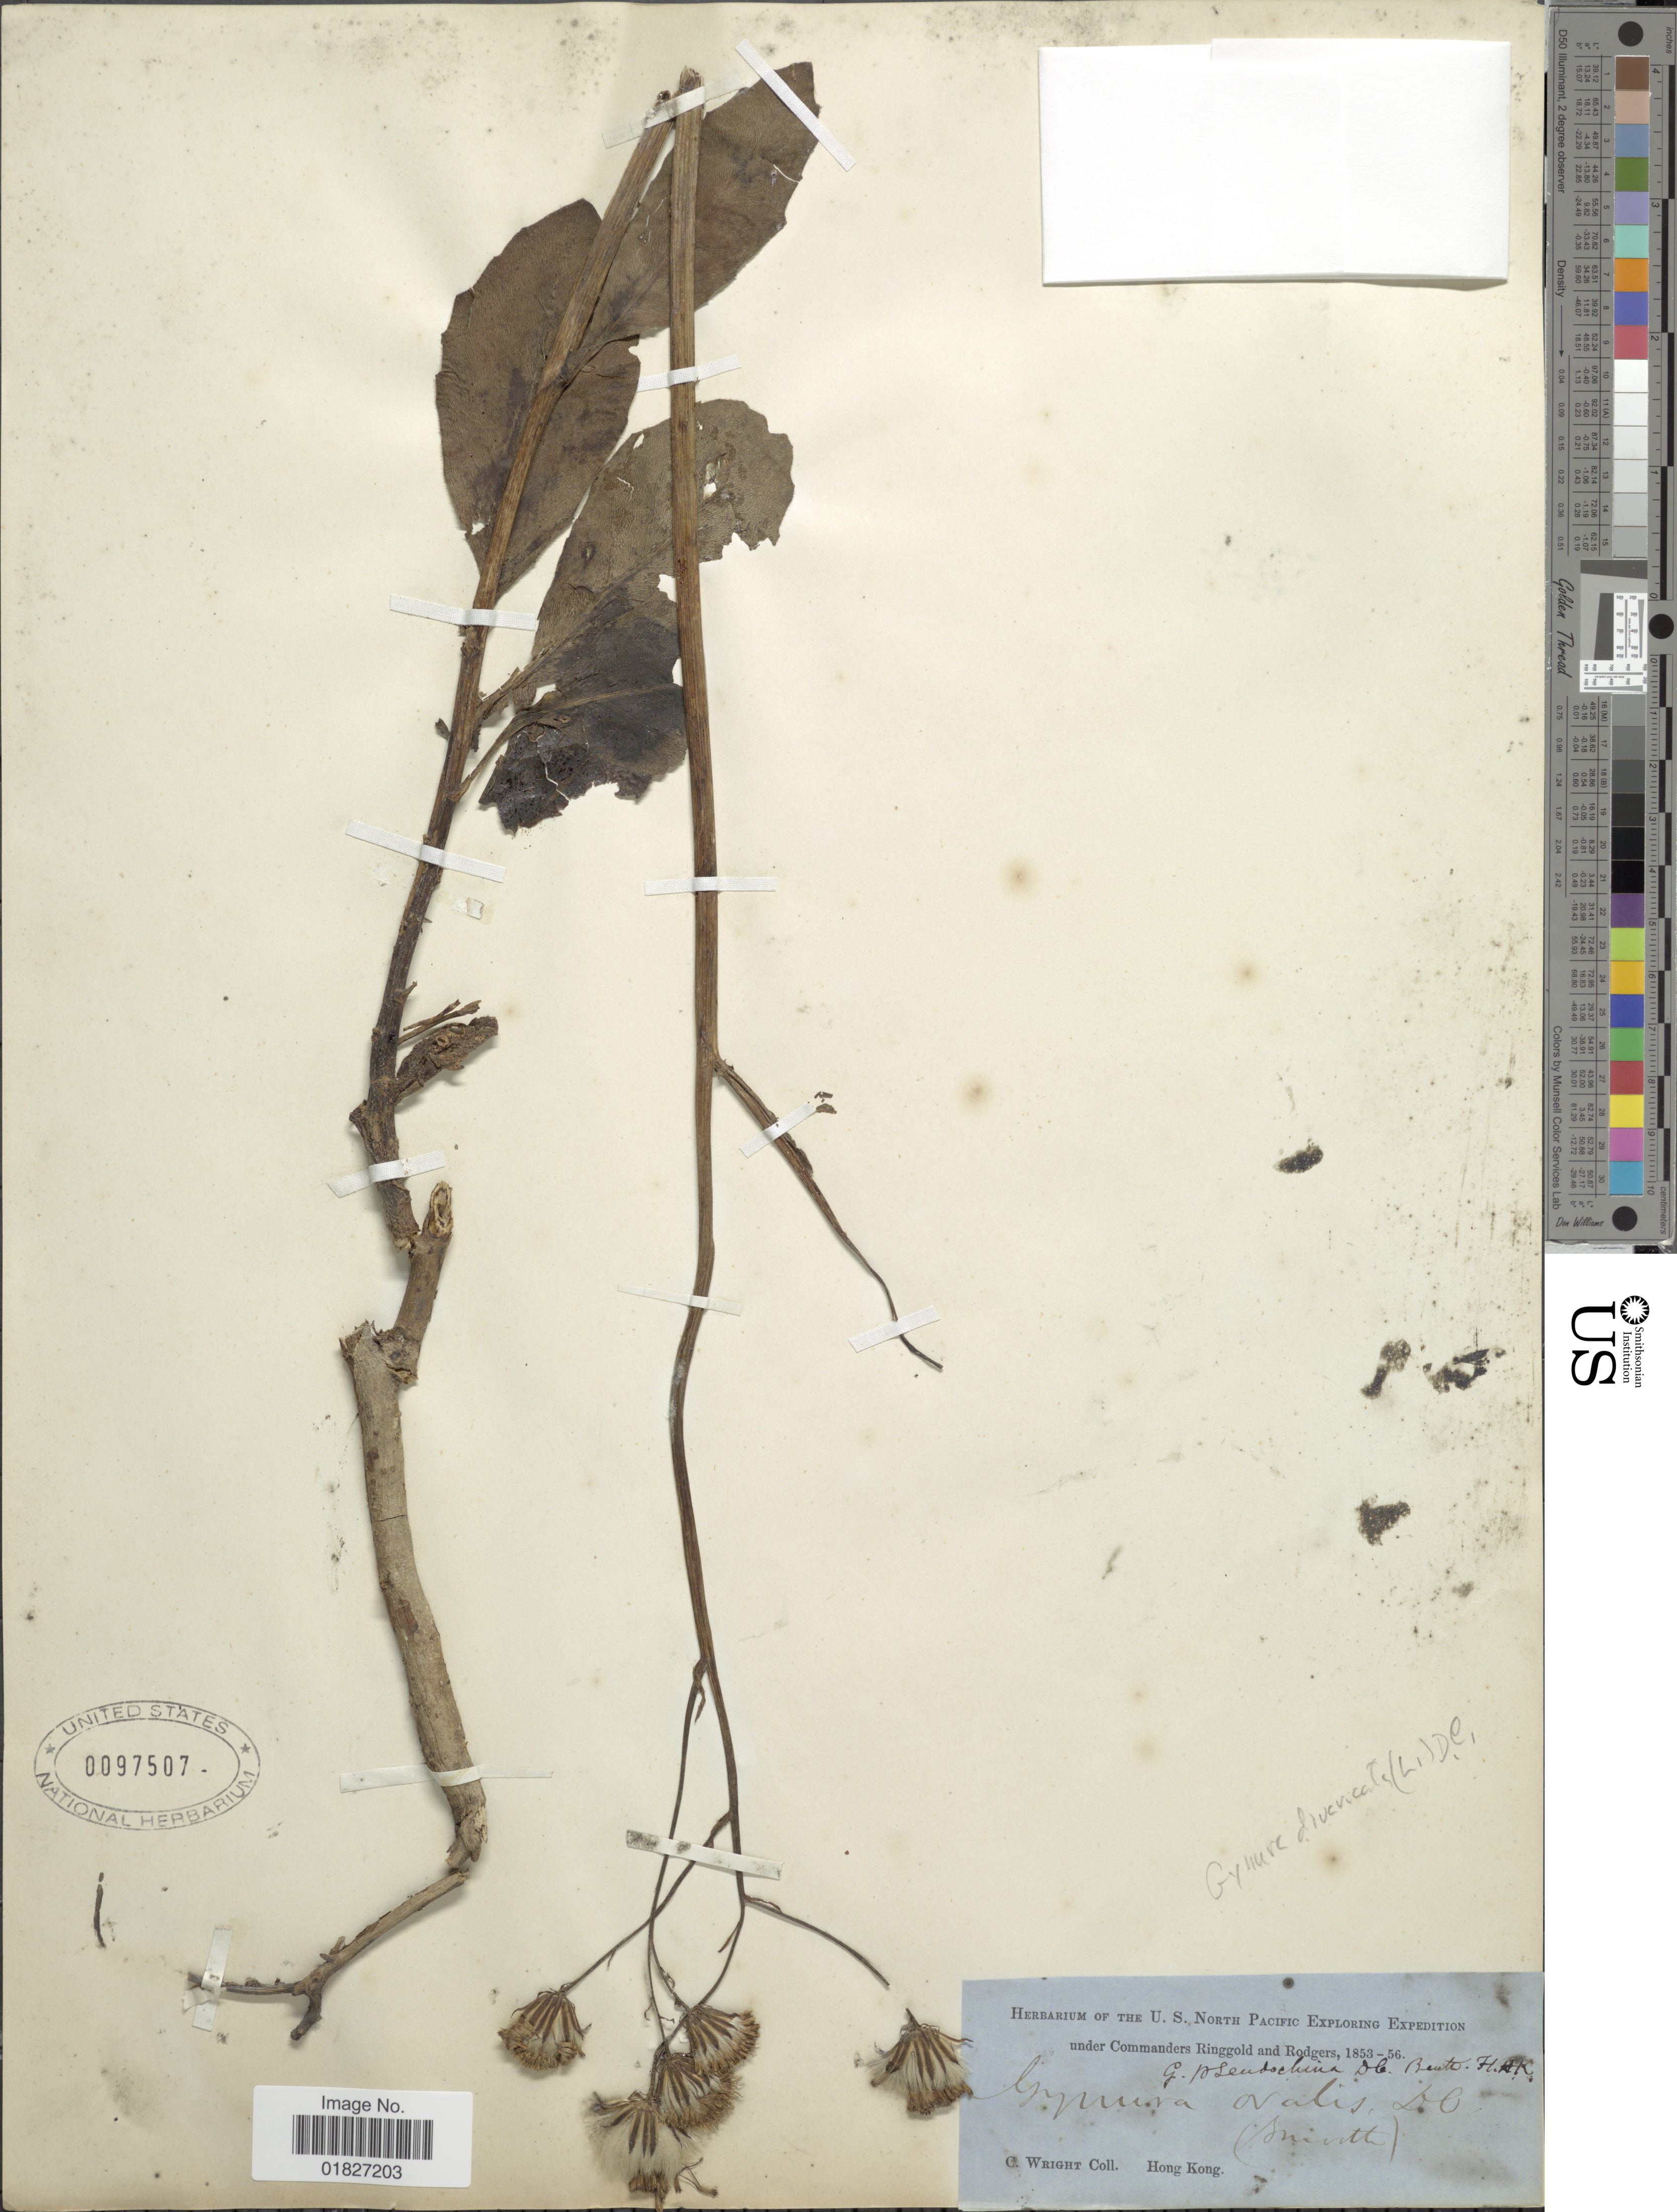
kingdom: Plantae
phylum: Tracheophyta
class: Magnoliopsida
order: Asterales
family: Asteraceae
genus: Gynura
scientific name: Gynura divaricata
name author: (L.) DC.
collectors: C. Wright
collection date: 1853/1856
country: China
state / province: Hong Kong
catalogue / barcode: US 97507